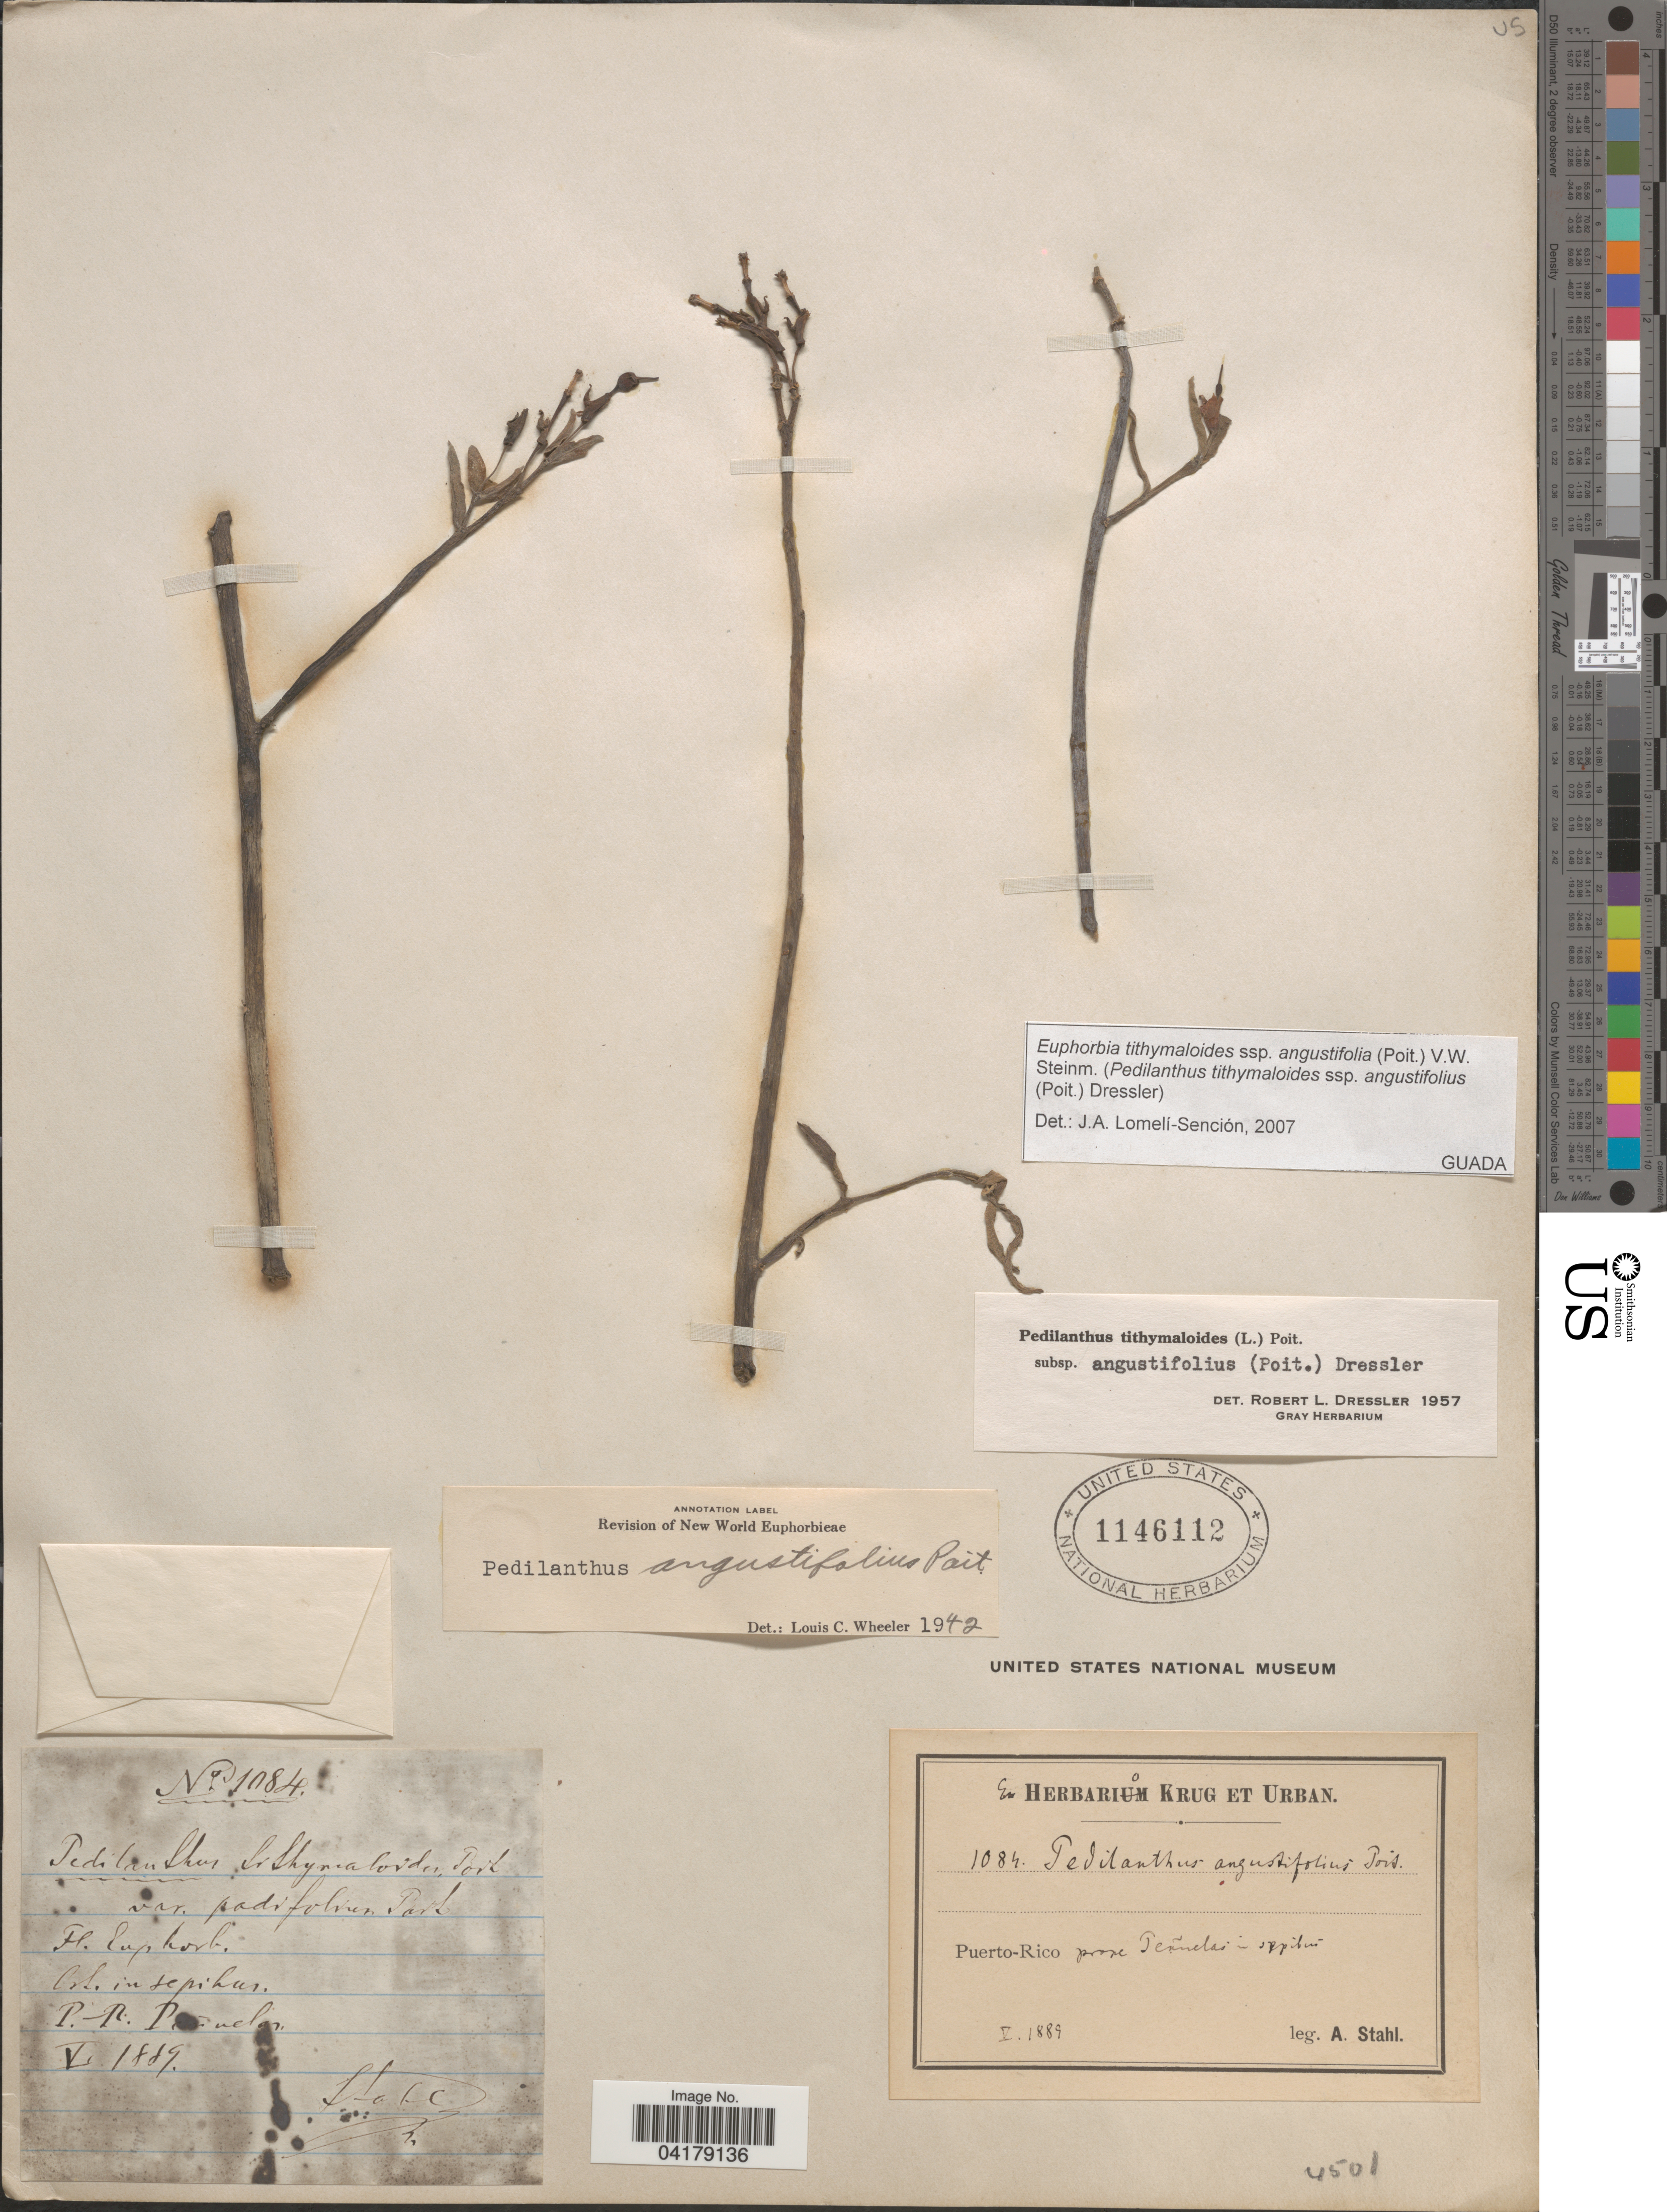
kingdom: Plantae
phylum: Tracheophyta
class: Magnoliopsida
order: Malpighiales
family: Euphorbiaceae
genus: Euphorbia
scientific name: Euphorbia tithymaloides subsp. angustifolia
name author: (Poit.) V.W. Steinm.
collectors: A. Stahl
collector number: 1084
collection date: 1889-05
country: Puerto Rico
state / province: Peñuelas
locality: Prope Peñuelas.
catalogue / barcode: US 1146112